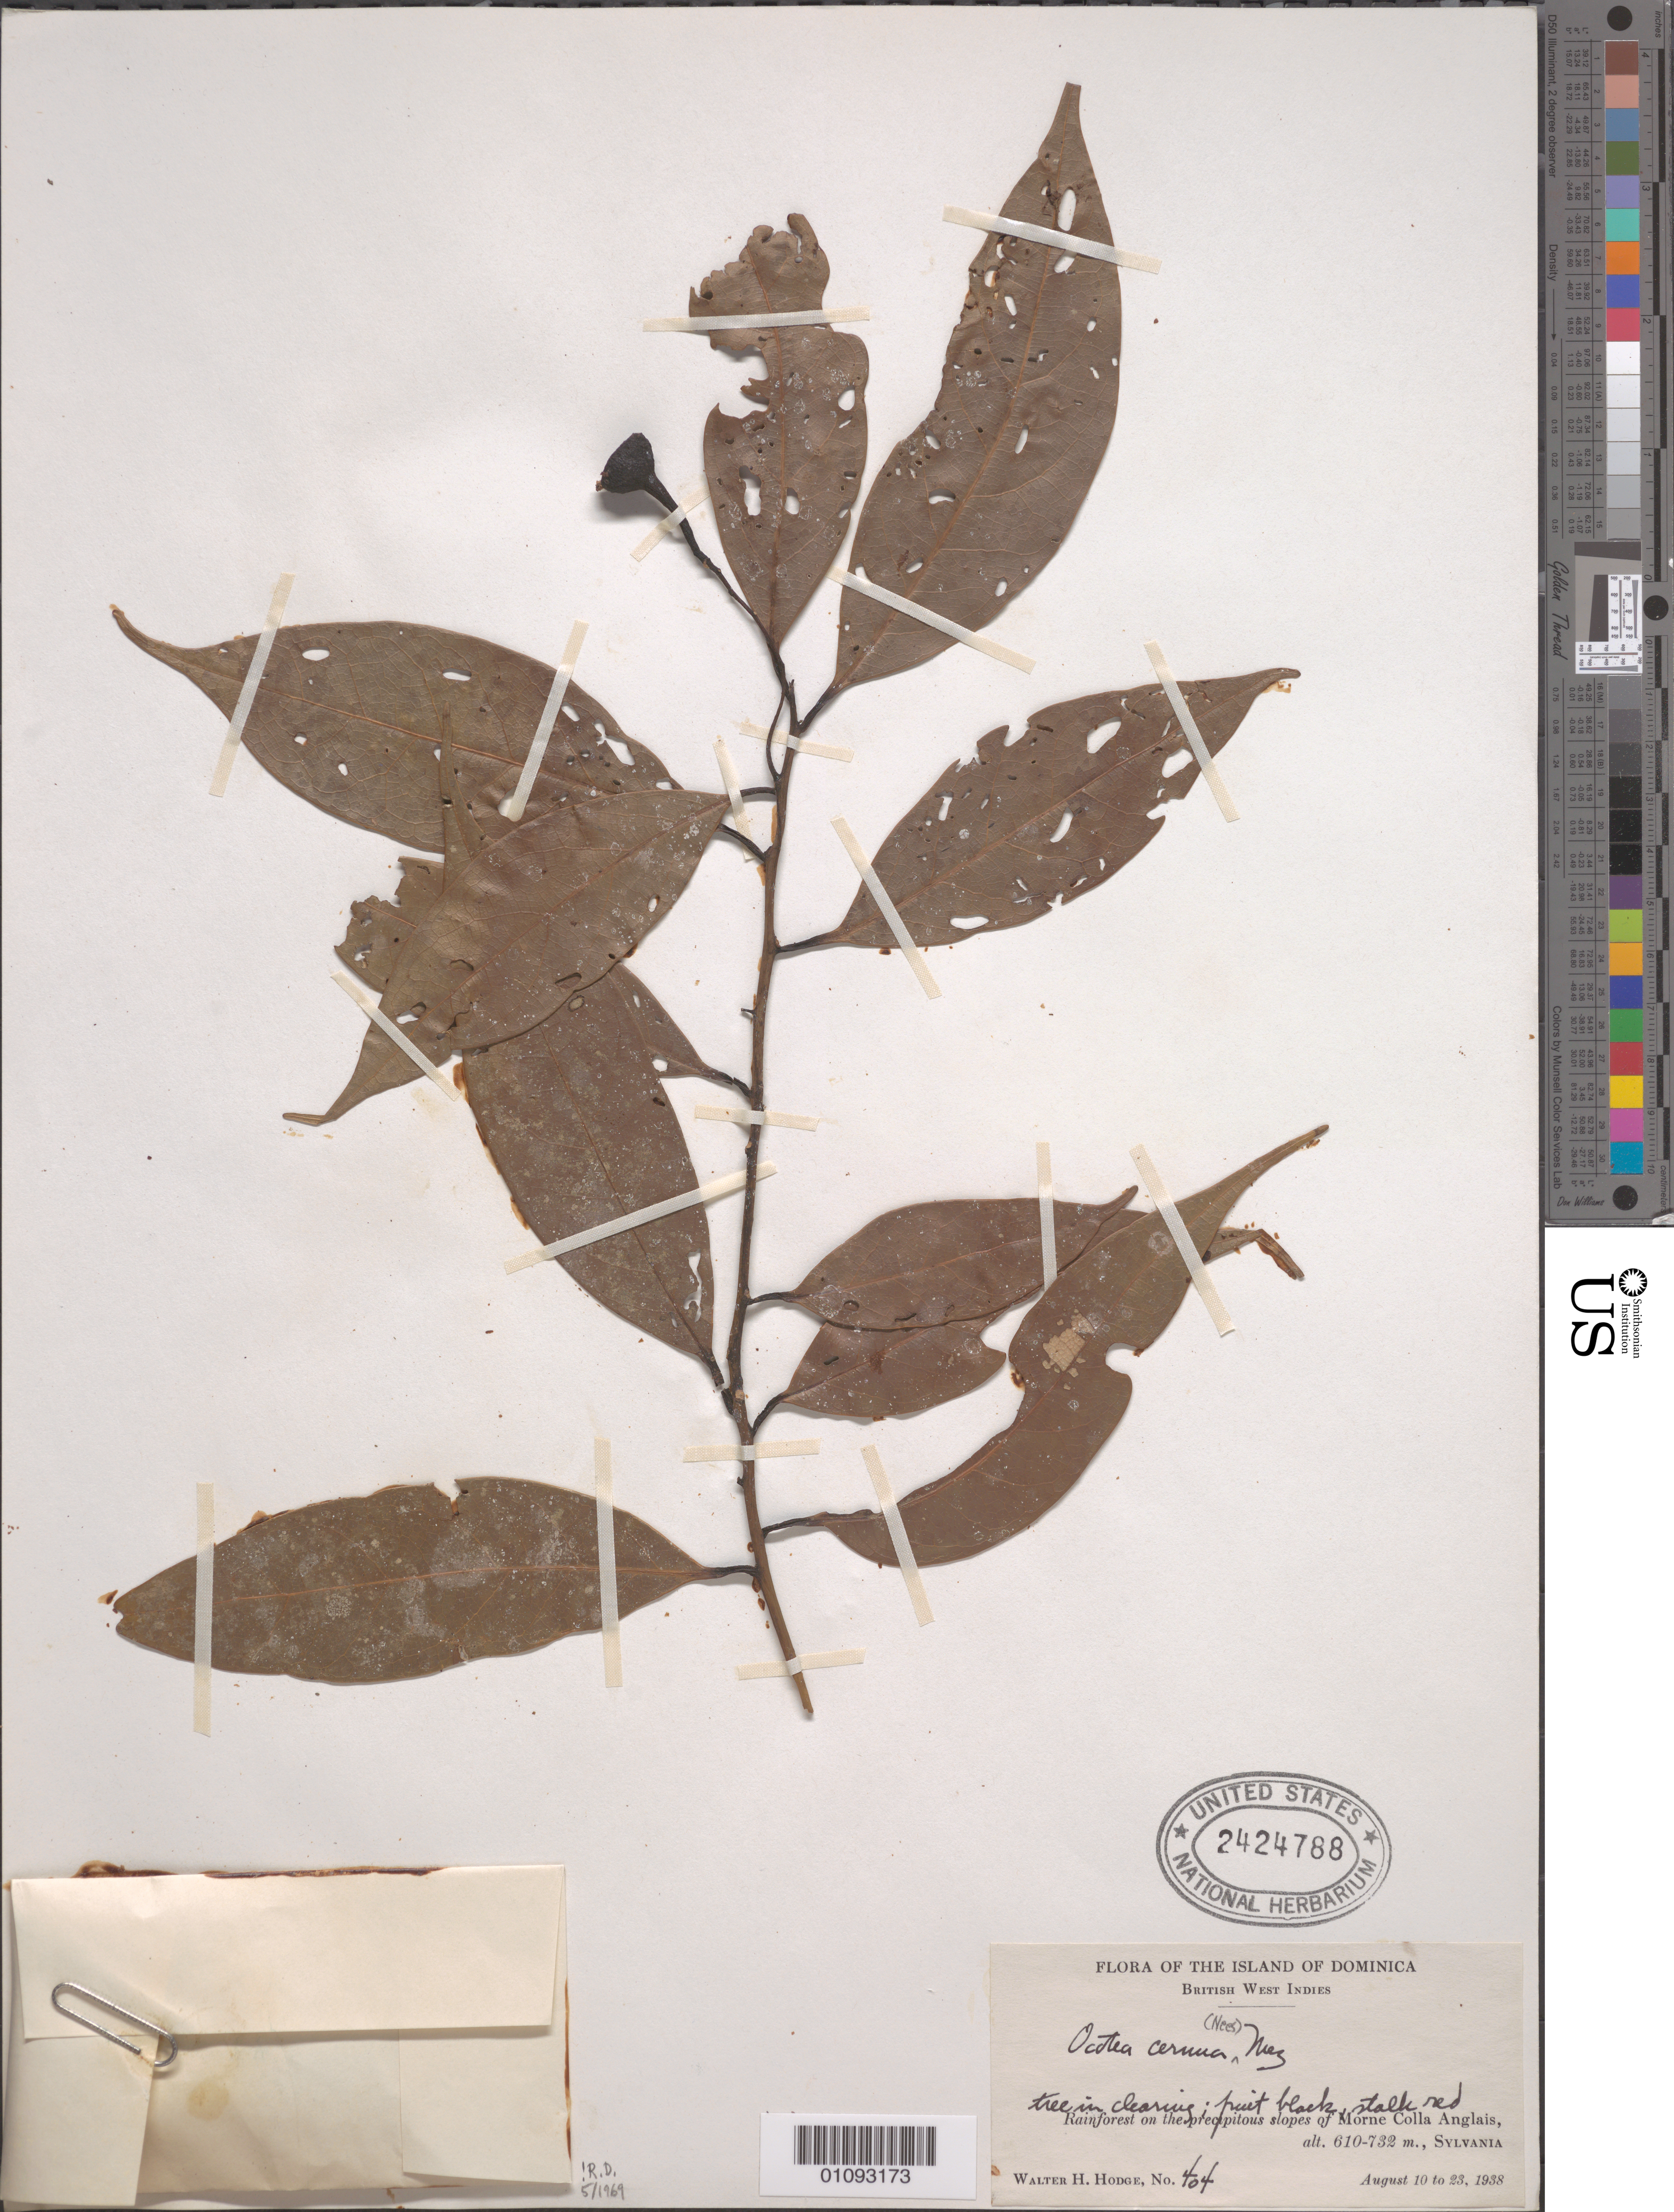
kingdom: Plantae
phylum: Tracheophyta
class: Magnoliopsida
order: Laurales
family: Lauraceae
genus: Ocotea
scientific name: Ocotea cernua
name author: (Nees) Mez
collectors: W. Hodge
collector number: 404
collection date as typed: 10 Aug 1938 to 23 Aug 1938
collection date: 1938-08-10/1938-08-23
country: Dominica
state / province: St. George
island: Dominica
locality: Morne Colla Anglais.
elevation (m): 610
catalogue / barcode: US 2424788